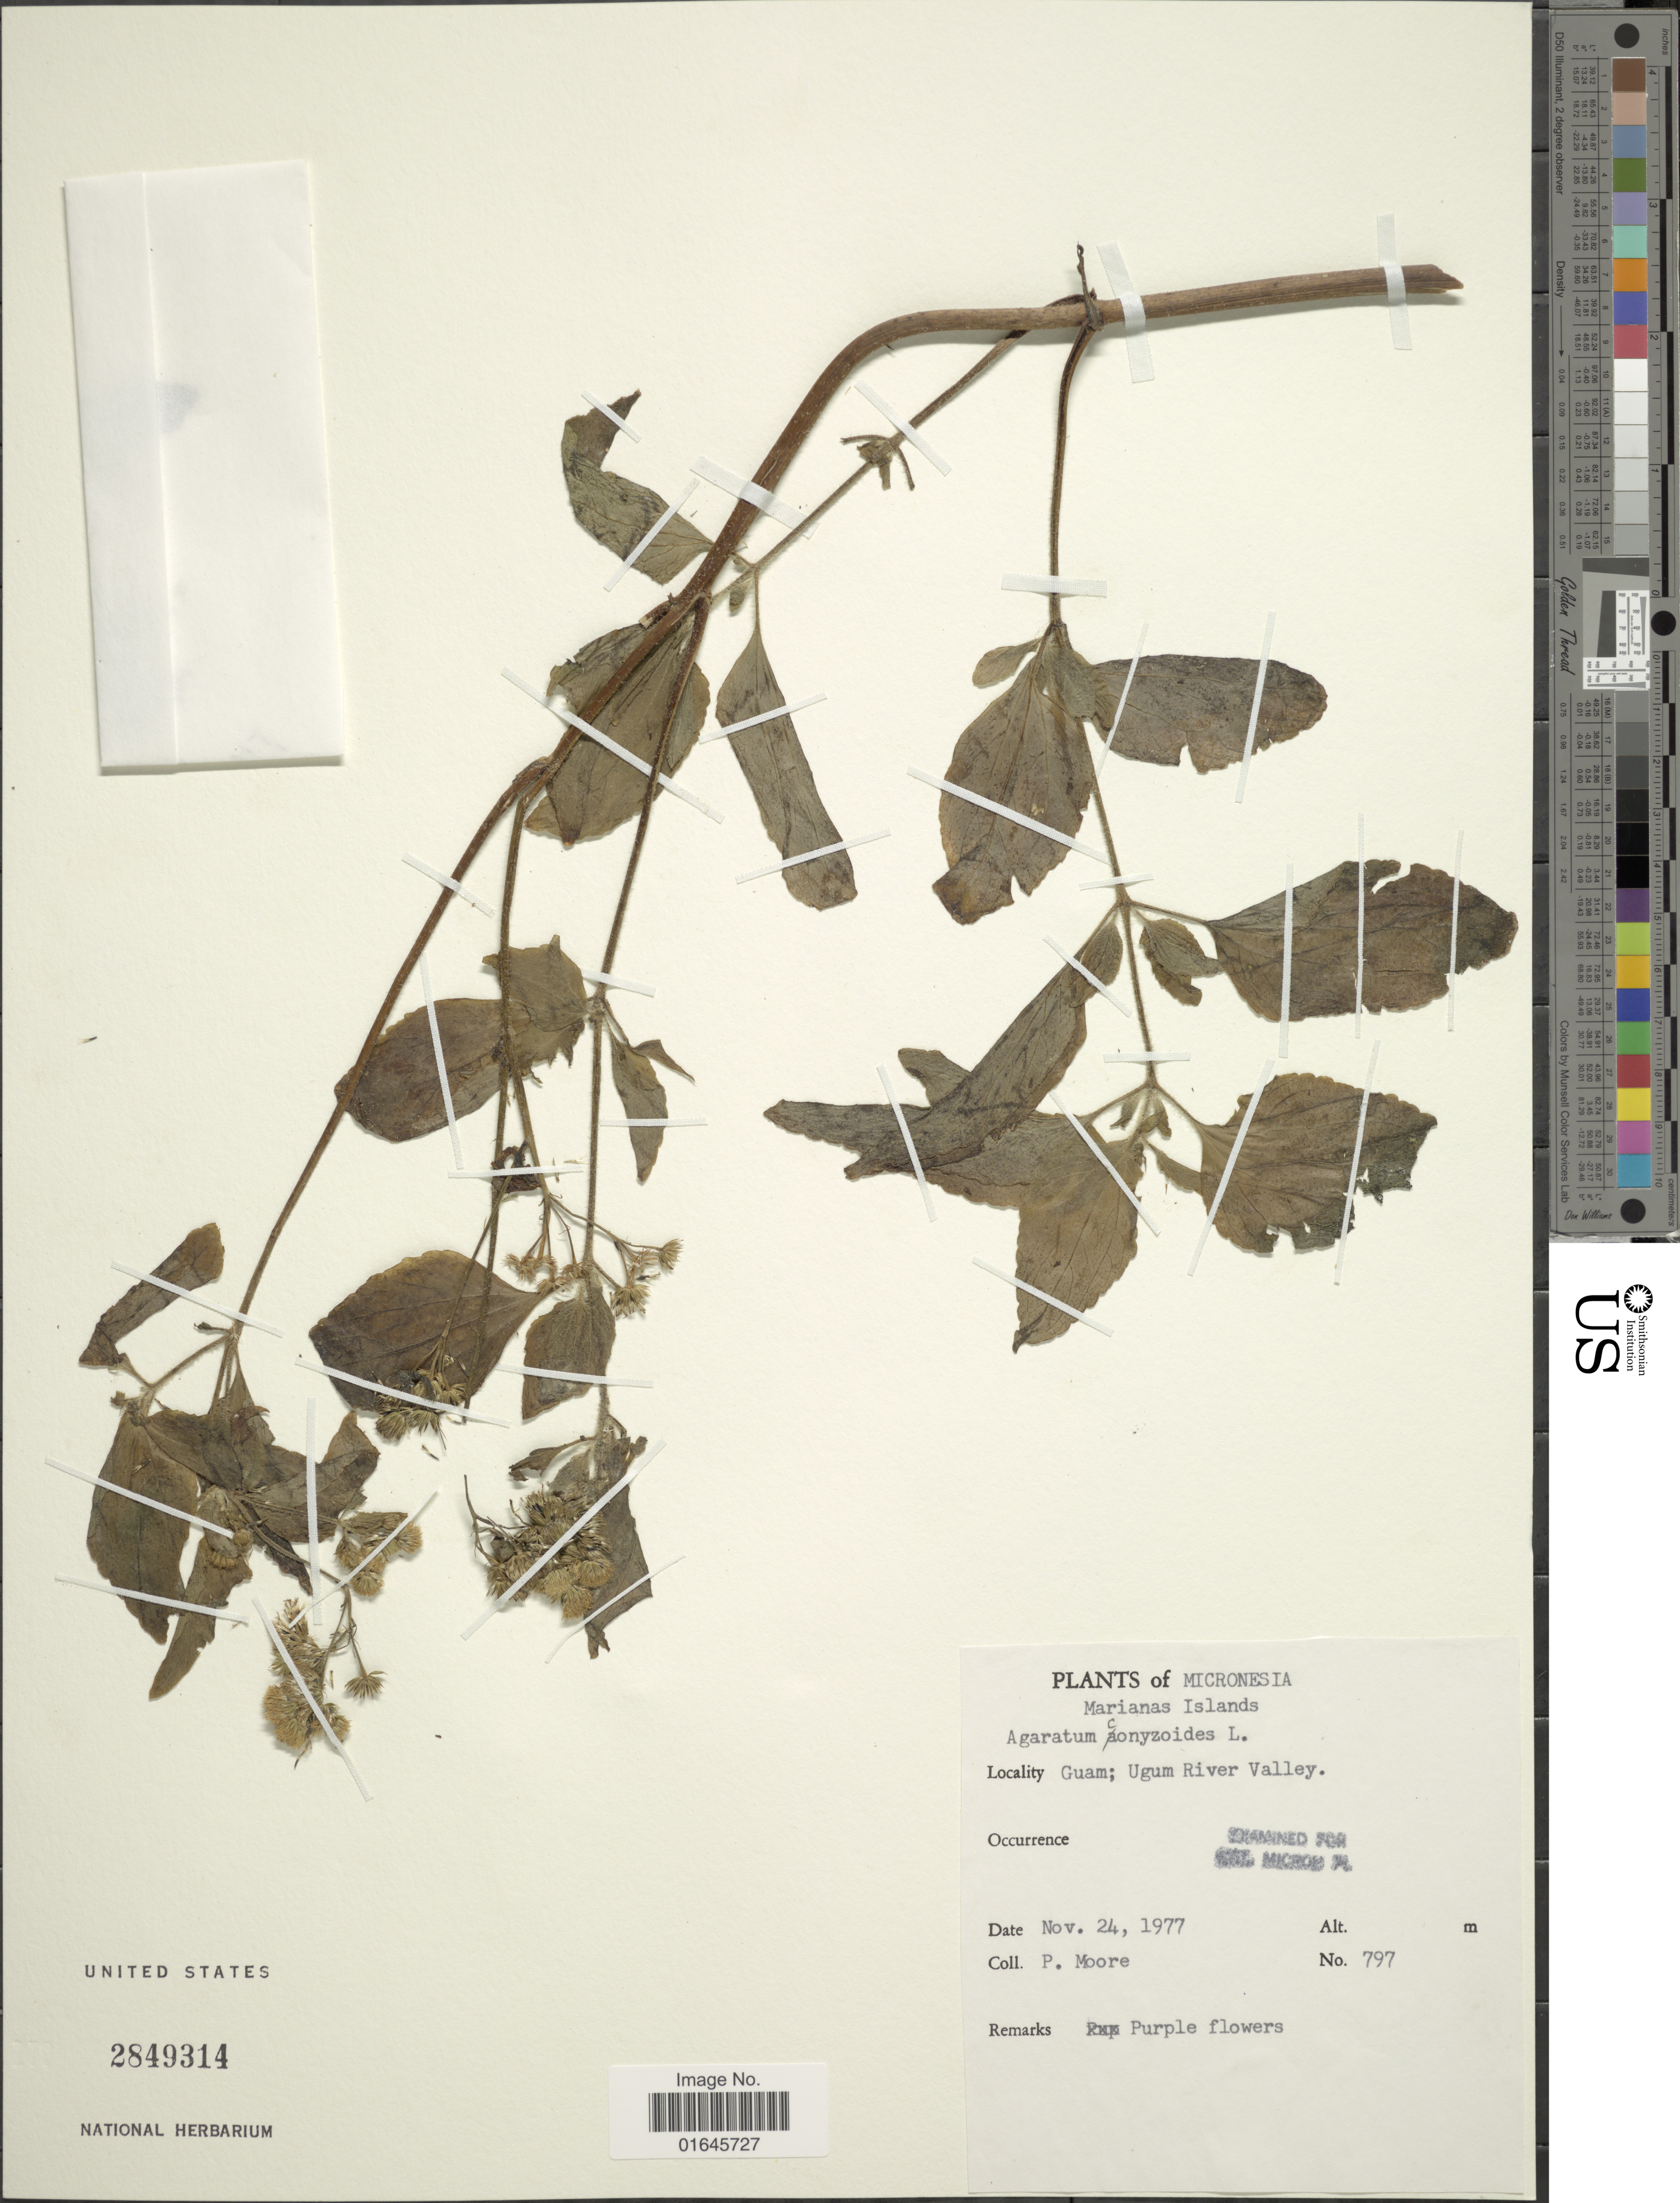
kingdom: Plantae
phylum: Tracheophyta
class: Magnoliopsida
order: Asterales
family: Asteraceae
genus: Ageratum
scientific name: Ageratum conyzoides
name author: L.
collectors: P. Moore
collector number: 797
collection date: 1977-11-24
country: Guam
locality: Mariana Islands, Ugum River Valley, Micronesia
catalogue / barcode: US 2849314